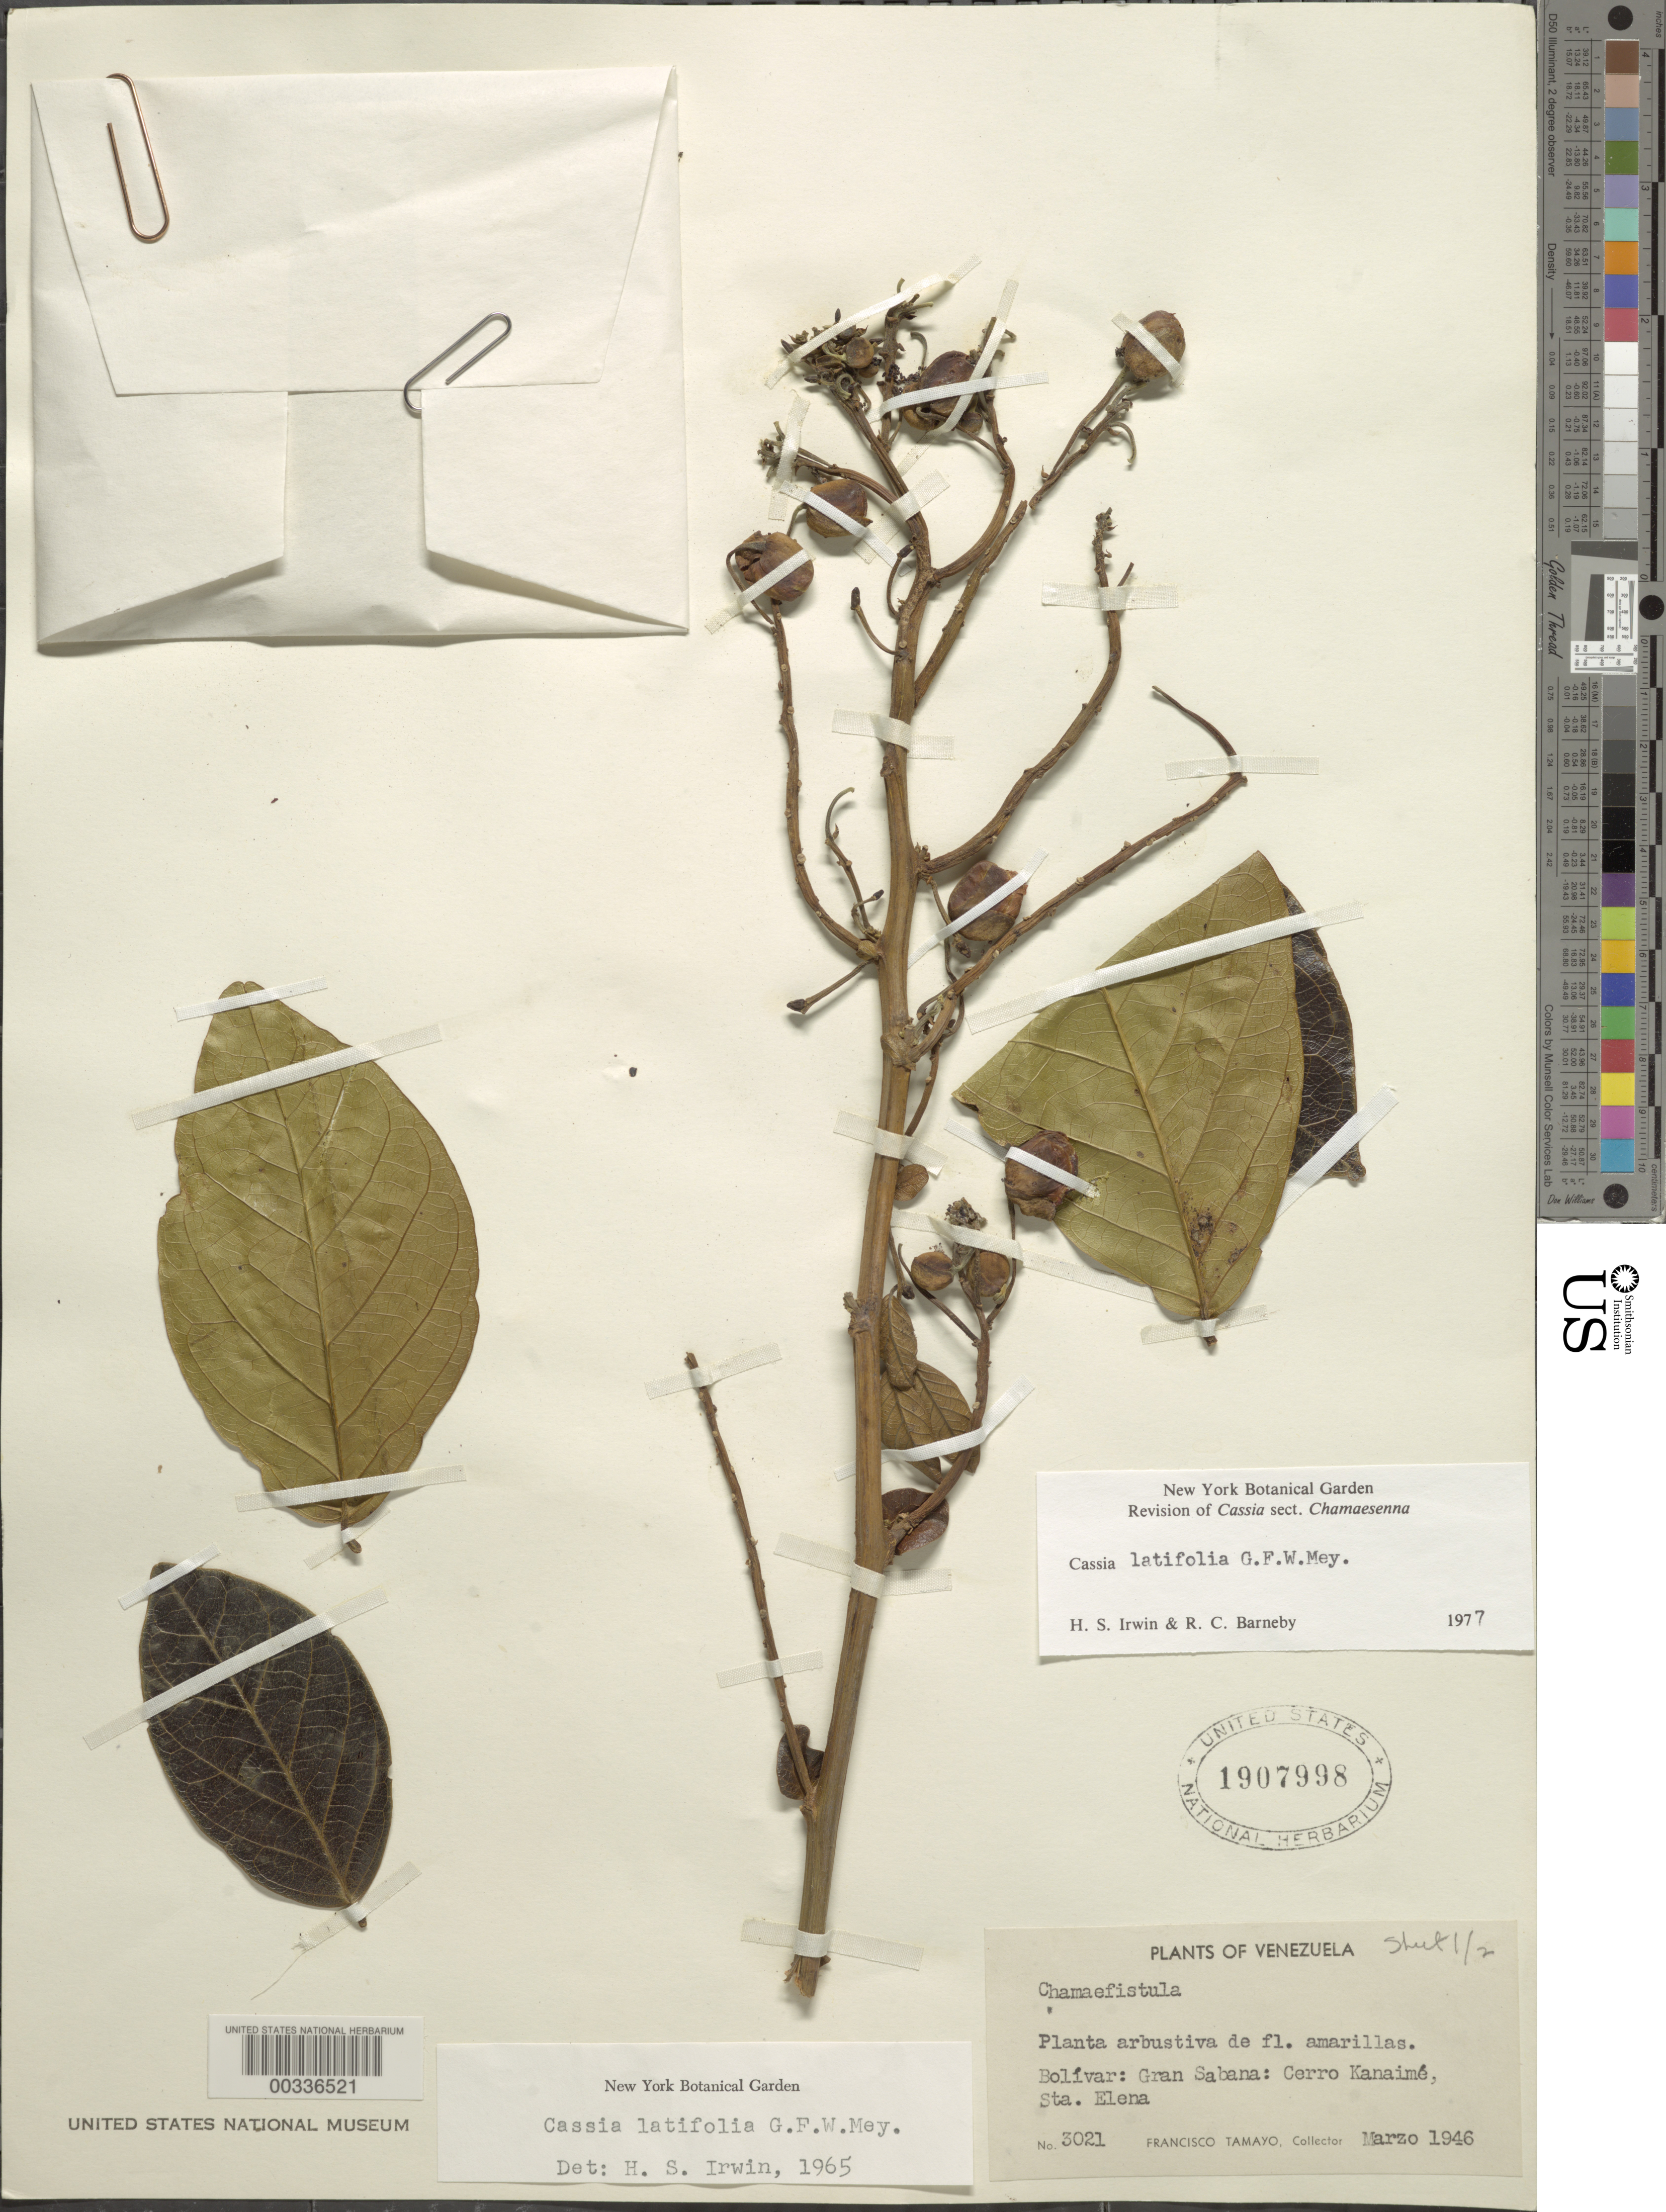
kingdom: Plantae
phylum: Tracheophyta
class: Magnoliopsida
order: Fabales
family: Fabaceae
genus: Senna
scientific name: Senna latifolia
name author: (G. Mey.) H.S. Irwin & Barneby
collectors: F. Tamayo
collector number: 3021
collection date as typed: Mar 1946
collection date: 1946-03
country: Venezuela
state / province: Bolivar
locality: Gran sabana; cerro kanaime; sta. elena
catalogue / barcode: US 1907998